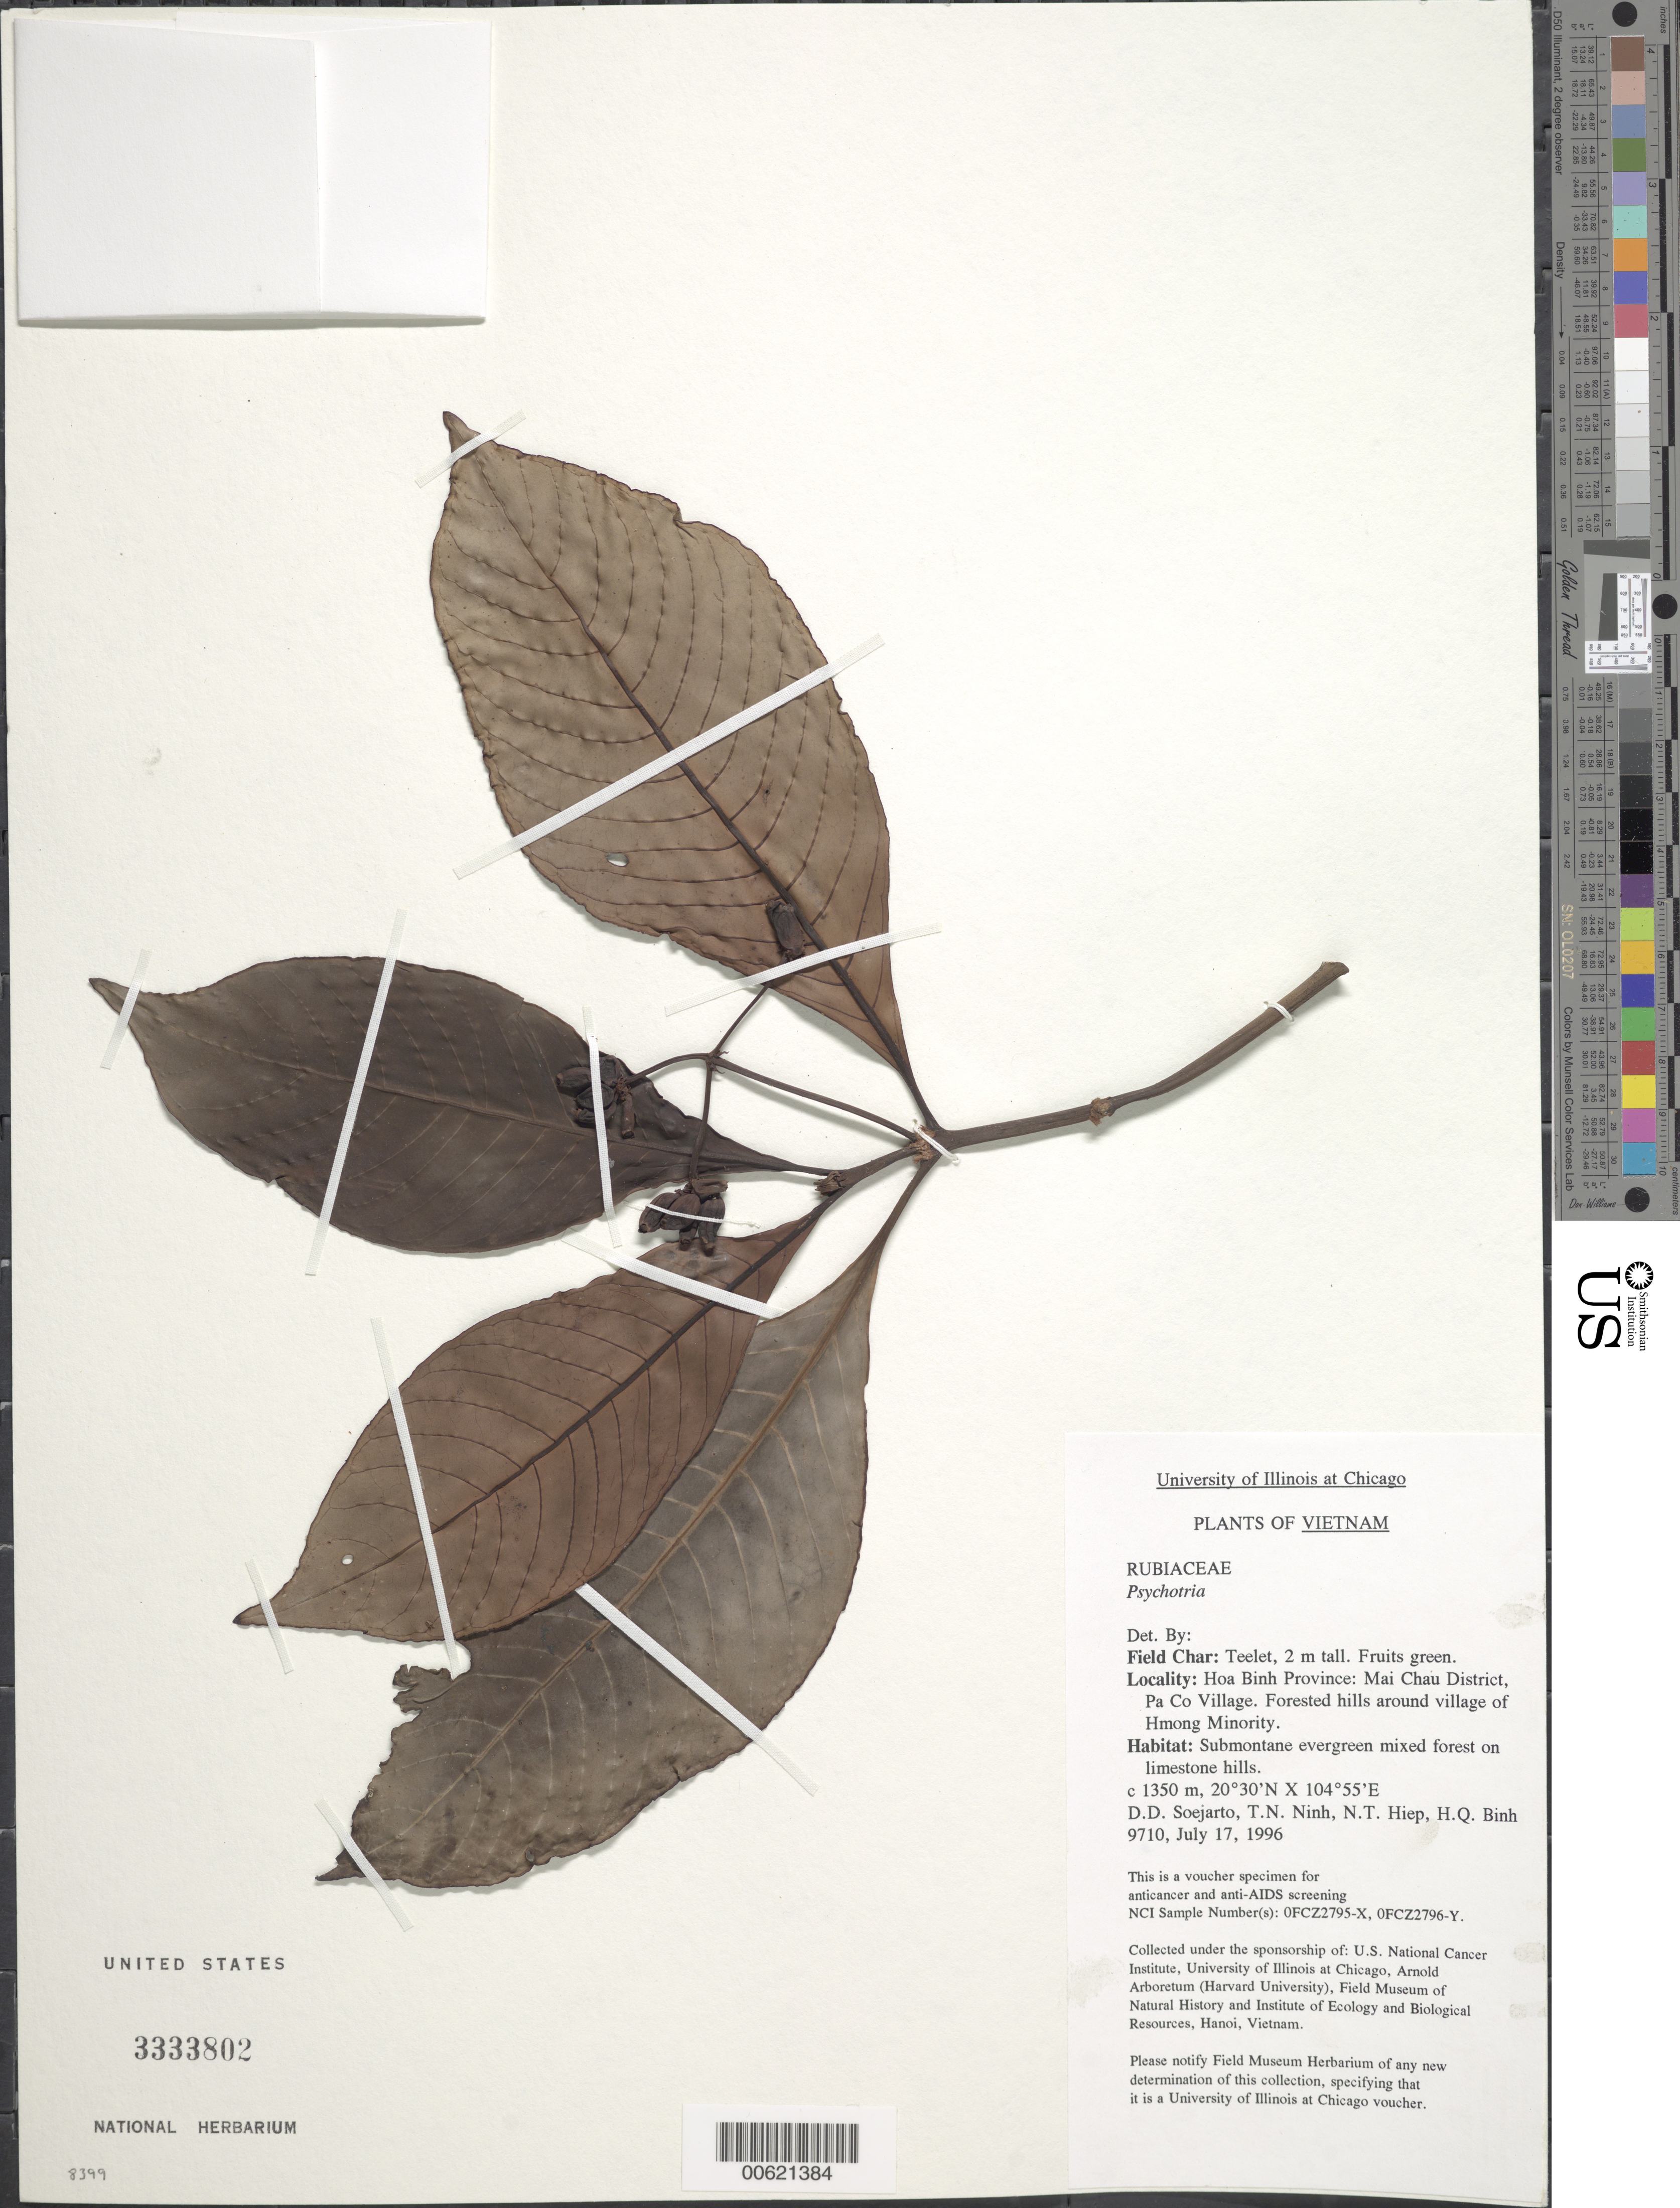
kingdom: Plantae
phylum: Tracheophyta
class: Magnoliopsida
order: Gentianales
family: Rubiaceae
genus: Psychotria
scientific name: Psychotria sp.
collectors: T. N. Ninh, N. T. Hiep & H. Q. Binh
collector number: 9710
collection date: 1996-07-17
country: Vietnam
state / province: Hoa Binh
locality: Mai Chau District, Pa Co Village. Forested hills around village of Hmong Minority. Submontane evergreen mixed forest on limestone hills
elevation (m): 1350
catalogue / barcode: US 3333802